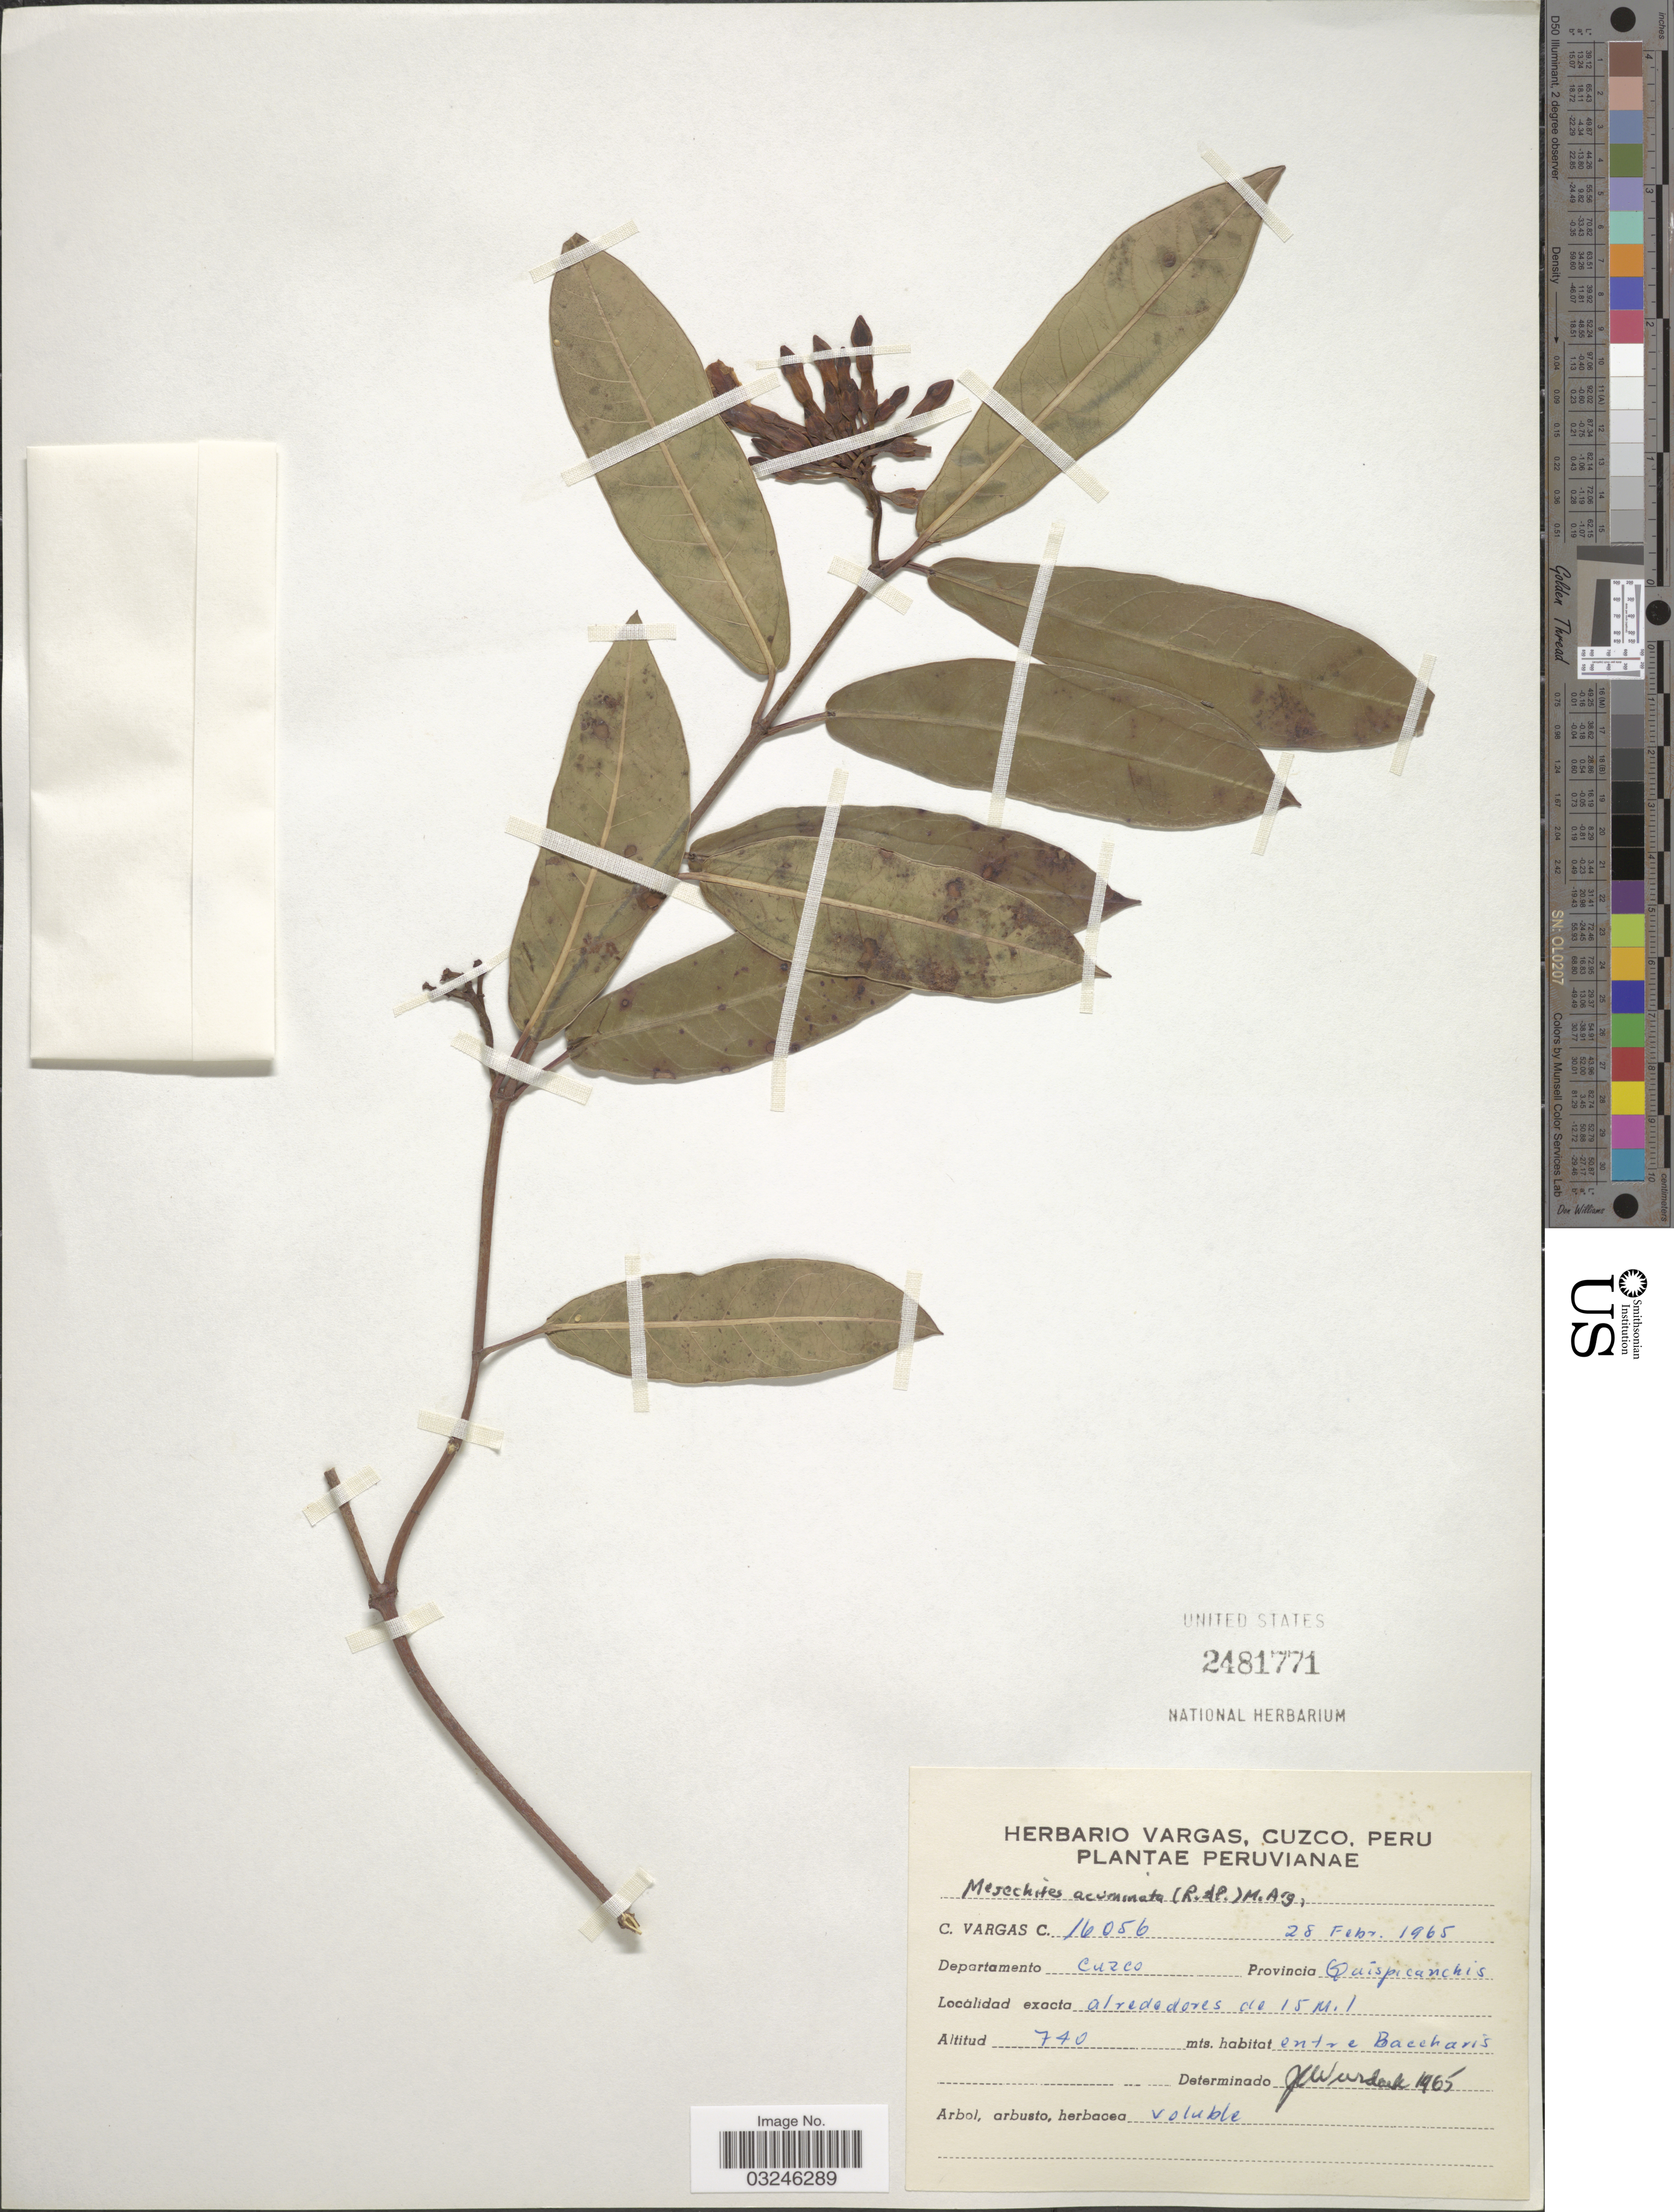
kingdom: Plantae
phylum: Tracheophyta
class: Magnoliopsida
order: Gentianales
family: Apocynaceae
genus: Mesechites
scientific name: Mesechites acuminatus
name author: (Ruiz & Pav.) Müll. Arg.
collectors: C. Vargas Calderón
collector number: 16056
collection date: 1965-02-28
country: Peru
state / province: Cusco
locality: Departamento Cuzco. Provincia Quispicanchis. Alrededores de 15 Mil.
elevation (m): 740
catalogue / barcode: US 2481771